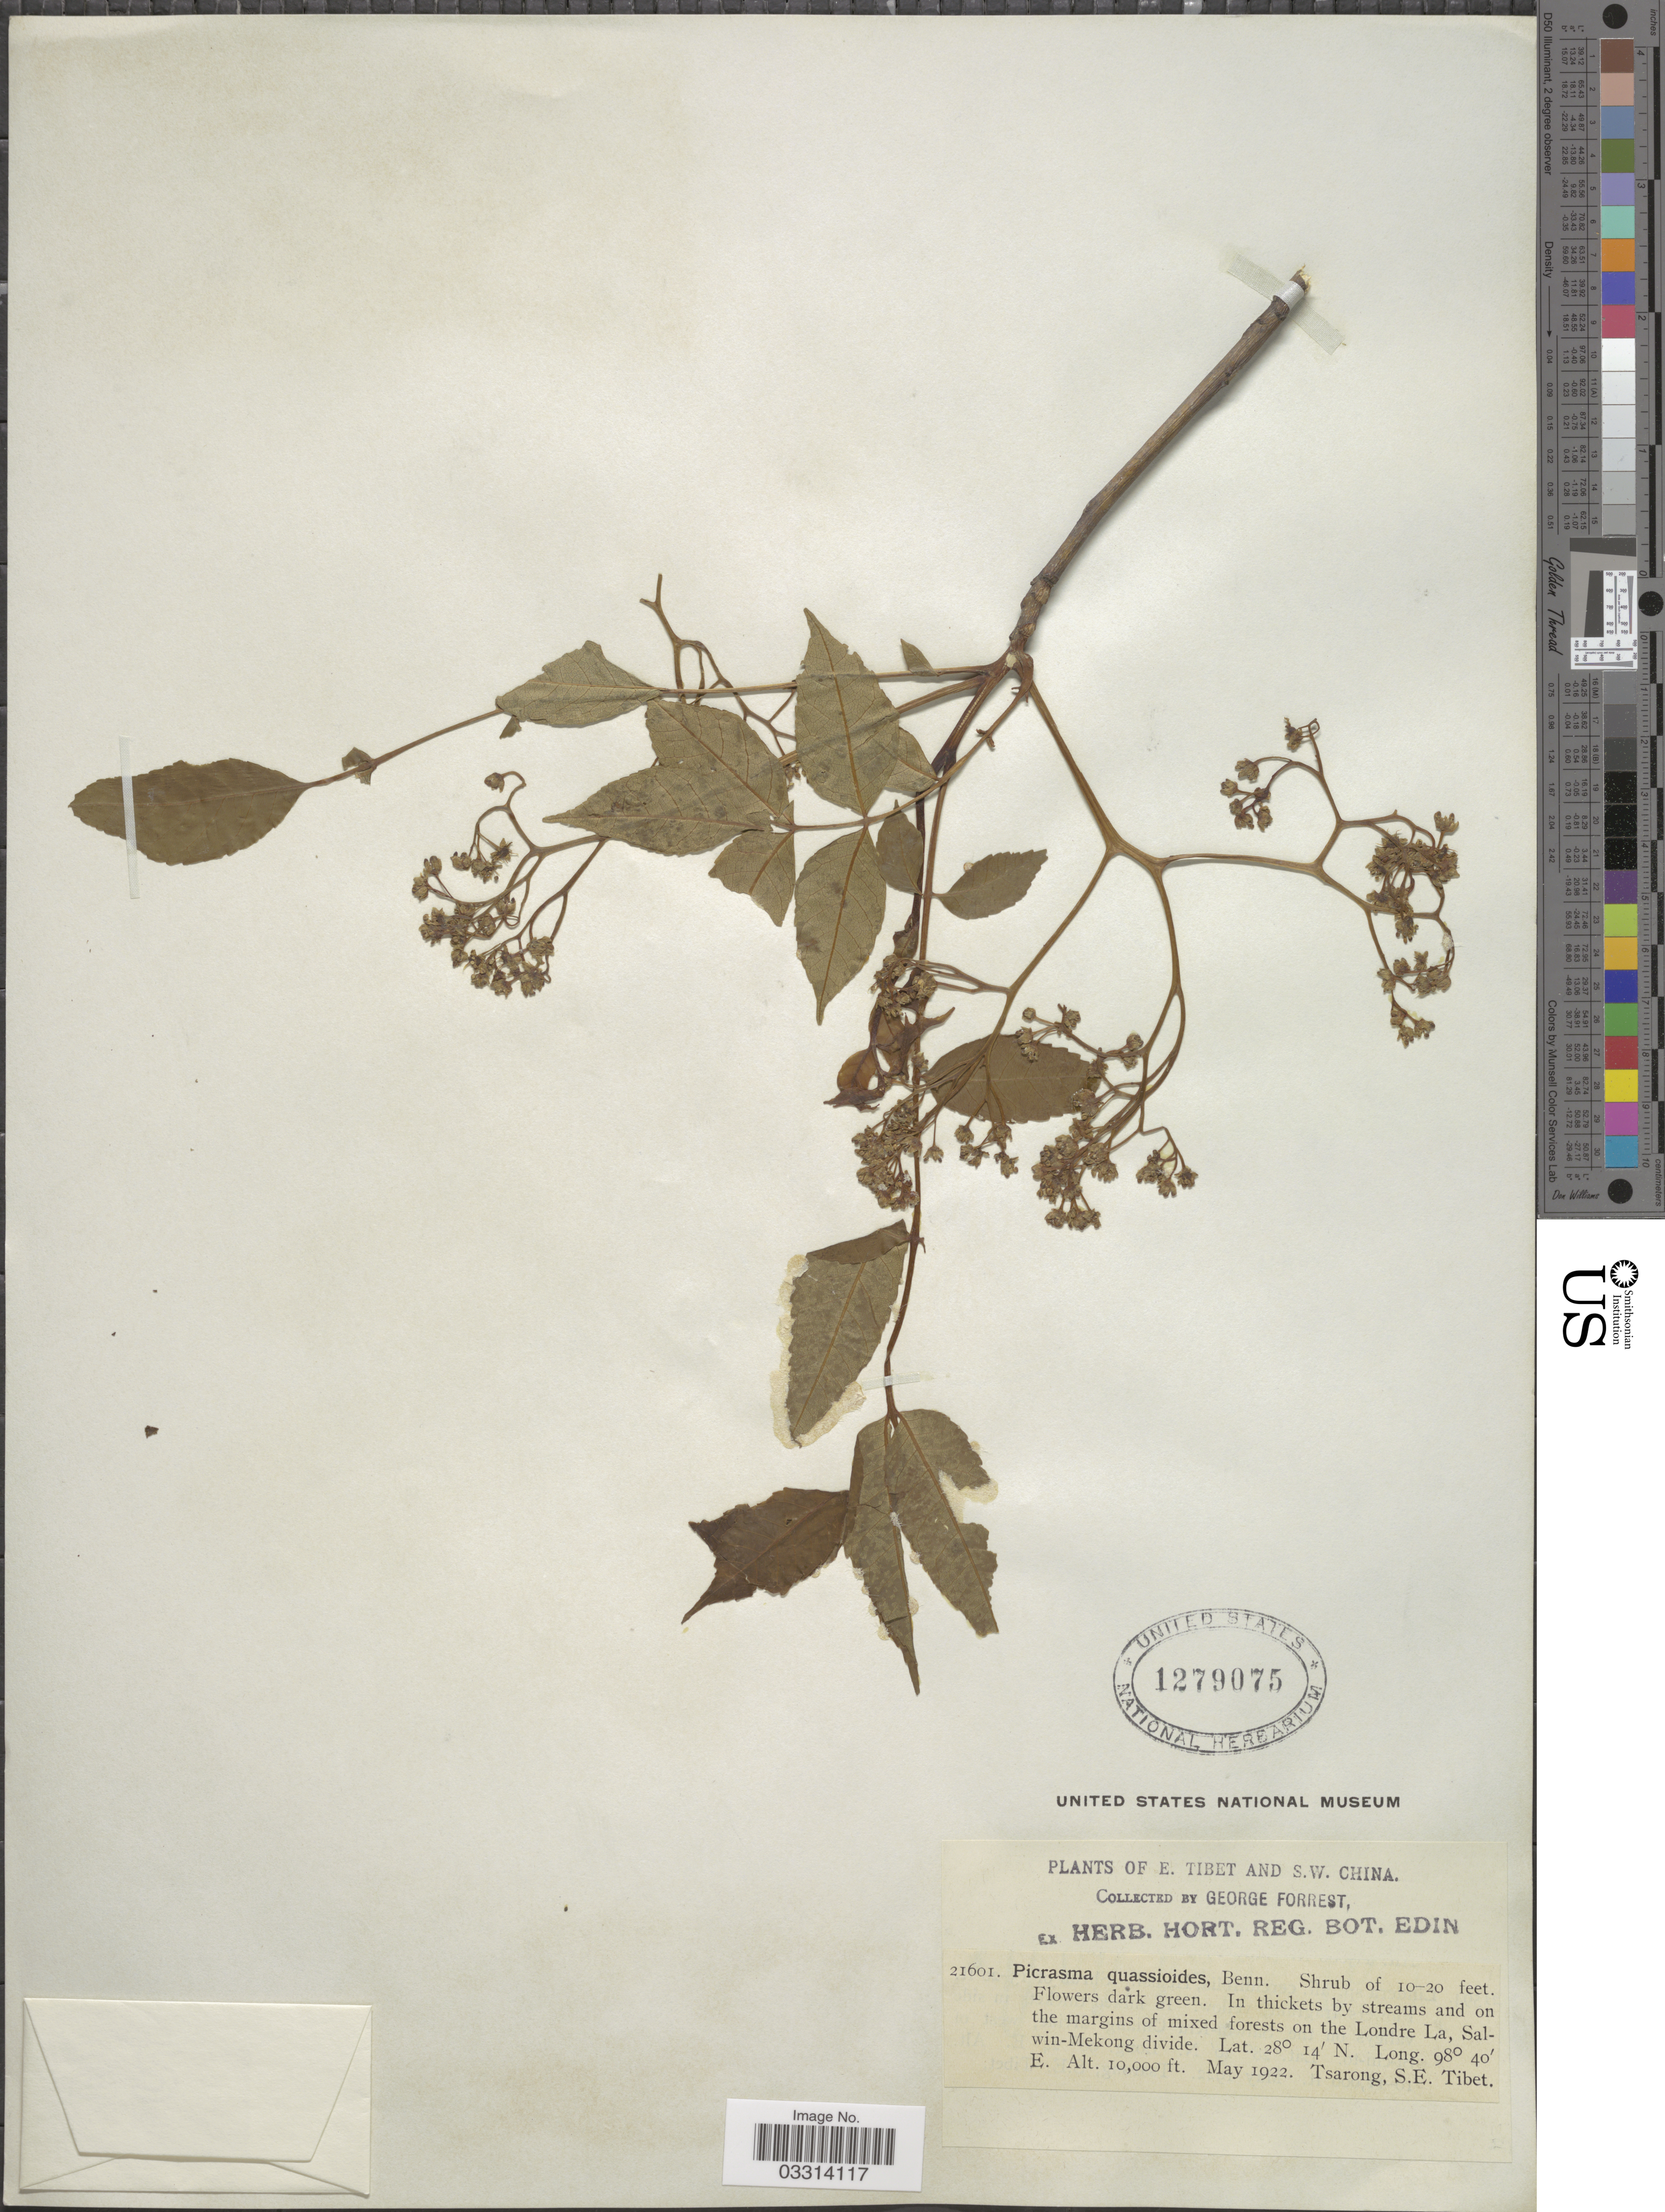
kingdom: Plantae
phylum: Tracheophyta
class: Magnoliopsida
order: Sapindales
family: Simaroubaceae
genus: Picrasma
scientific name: Picrasma quassioides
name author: (D. Don) Benn.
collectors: G. Forrest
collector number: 21601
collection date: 1922-05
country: China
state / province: Xizang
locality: E. Tibet and S.W. China. In thickets by streams and on the margins of mixed forests on the Londre La, Salwin-Mekong divide. Tsarong, S.E. Tibet.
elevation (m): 3048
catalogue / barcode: US 1279075